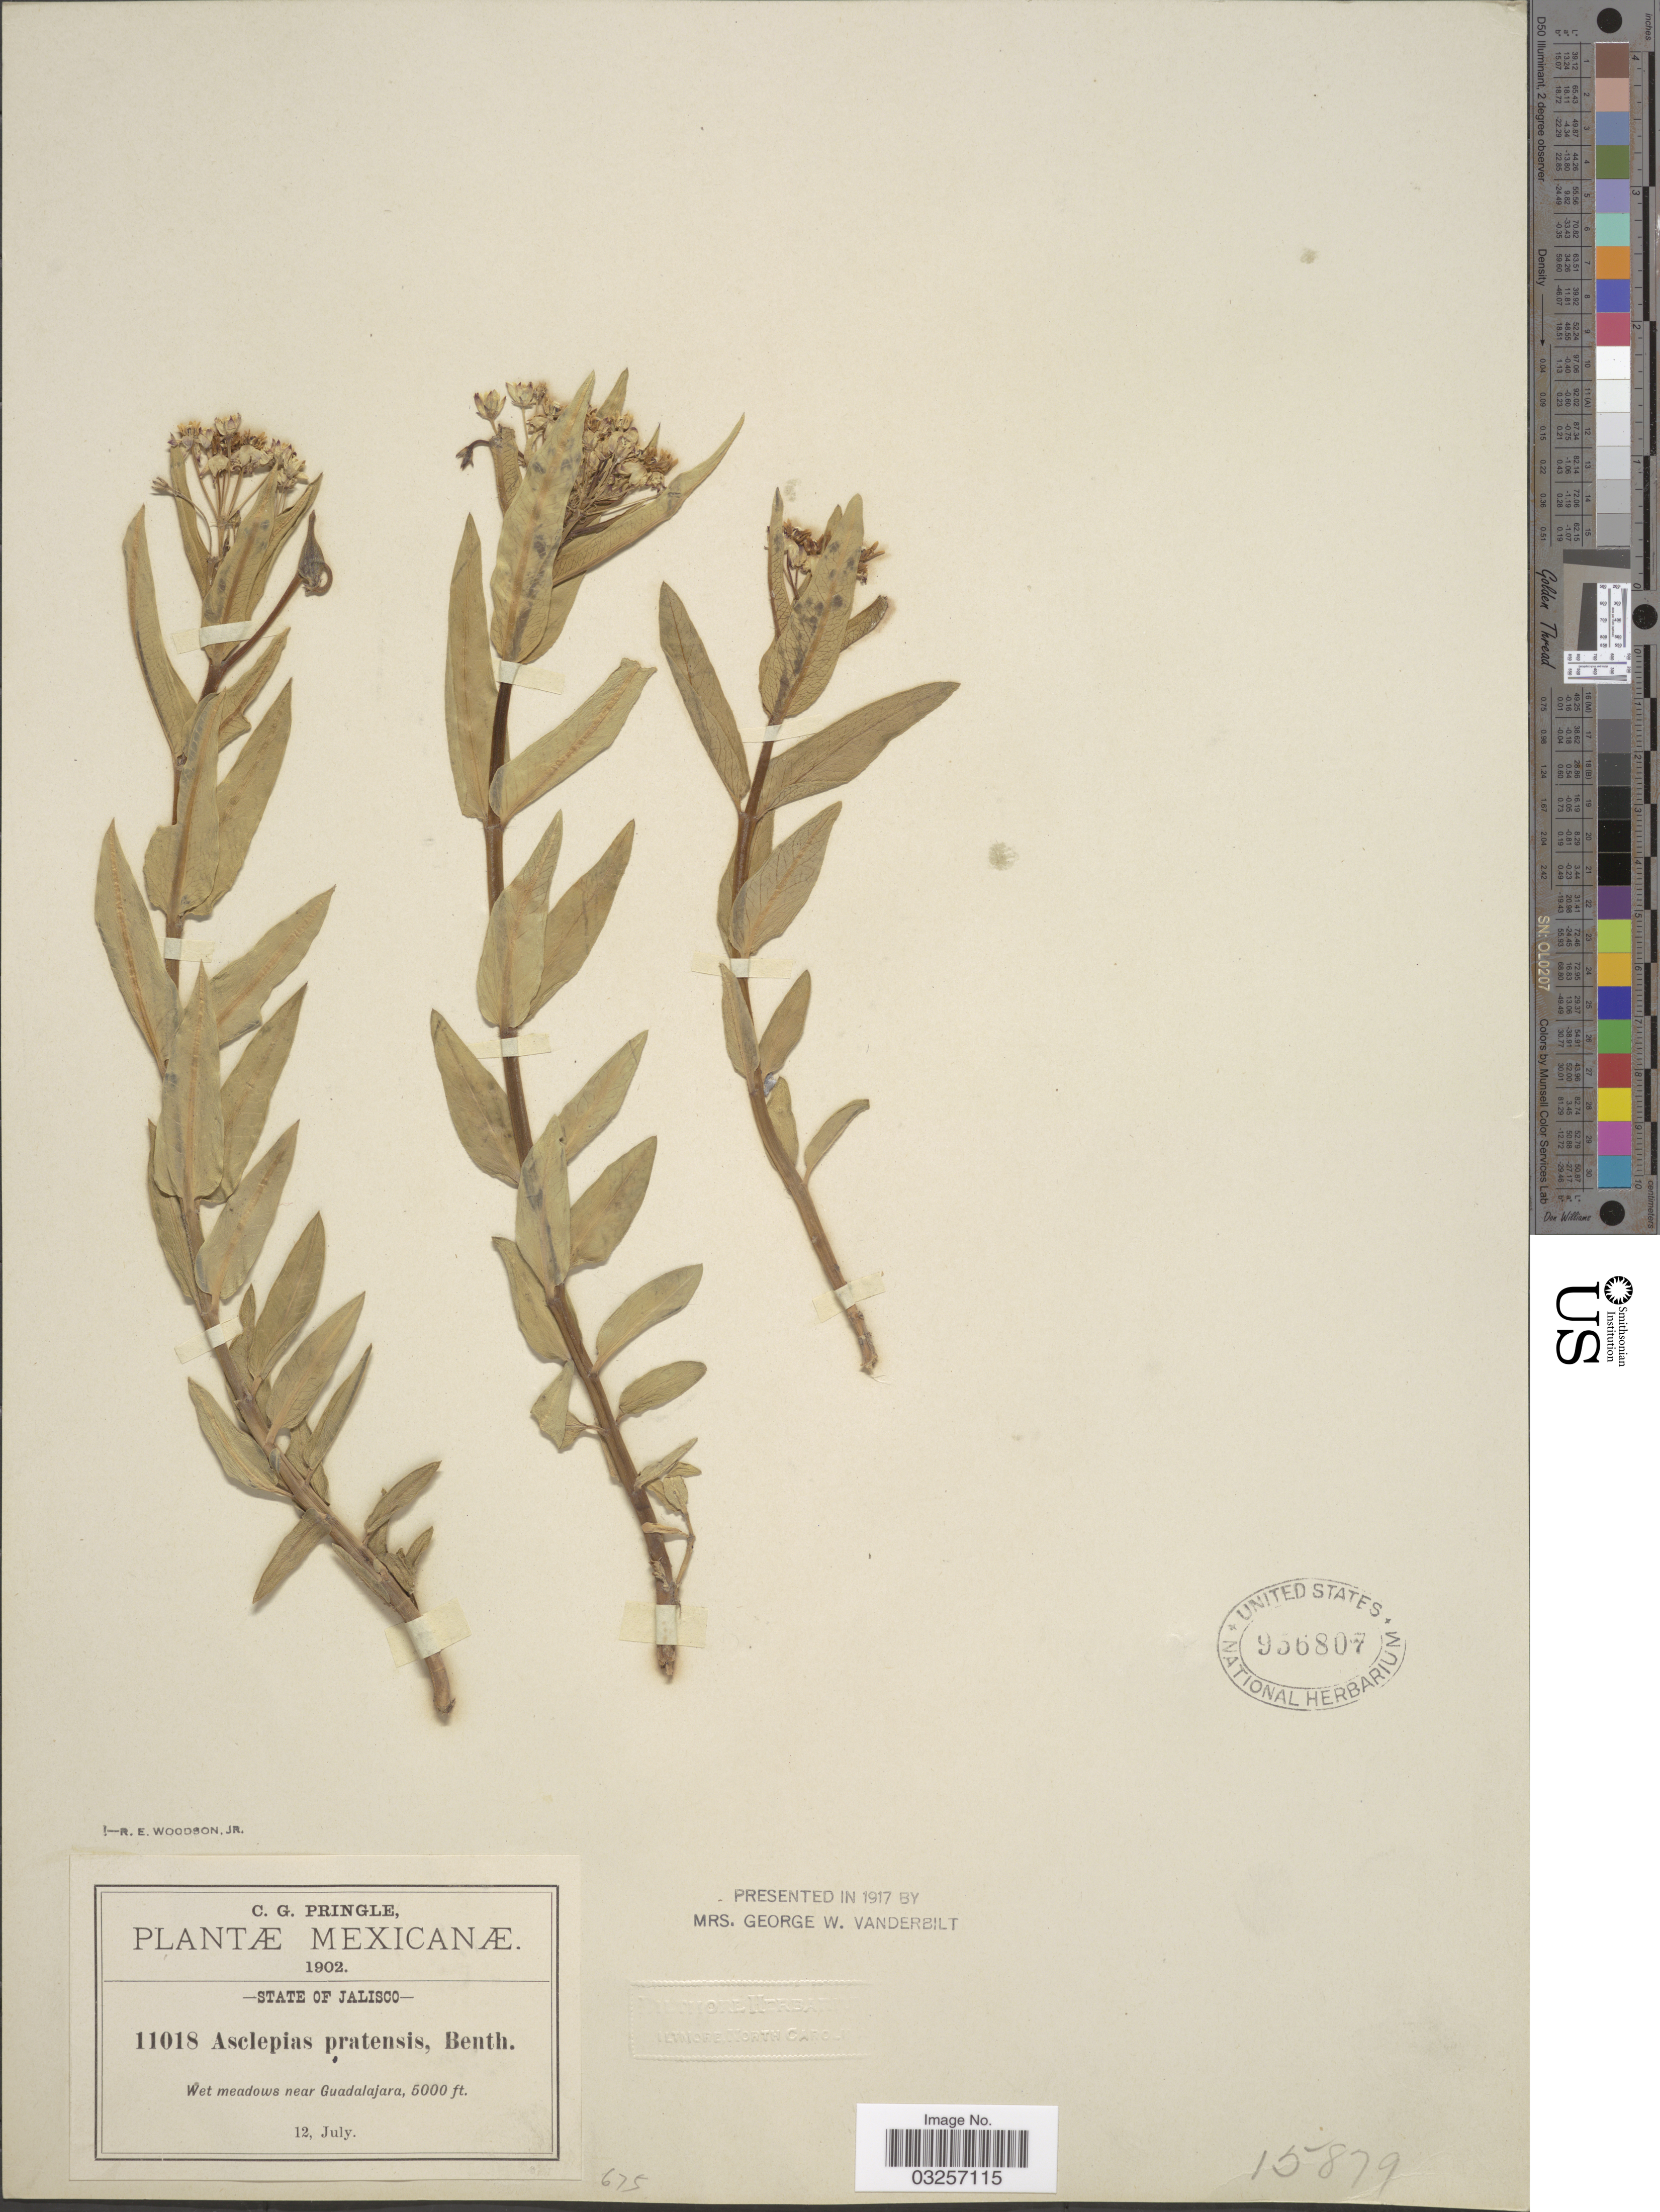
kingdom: Plantae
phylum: Tracheophyta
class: Magnoliopsida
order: Gentianales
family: Apocynaceae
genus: Asclepias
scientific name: Asclepias pratensis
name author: Benth.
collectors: C. G. Pringle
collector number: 11018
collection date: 1902-07-12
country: Mexico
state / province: Jalisco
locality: Wet meadows near Guadalajara.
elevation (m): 1524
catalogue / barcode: US 956807